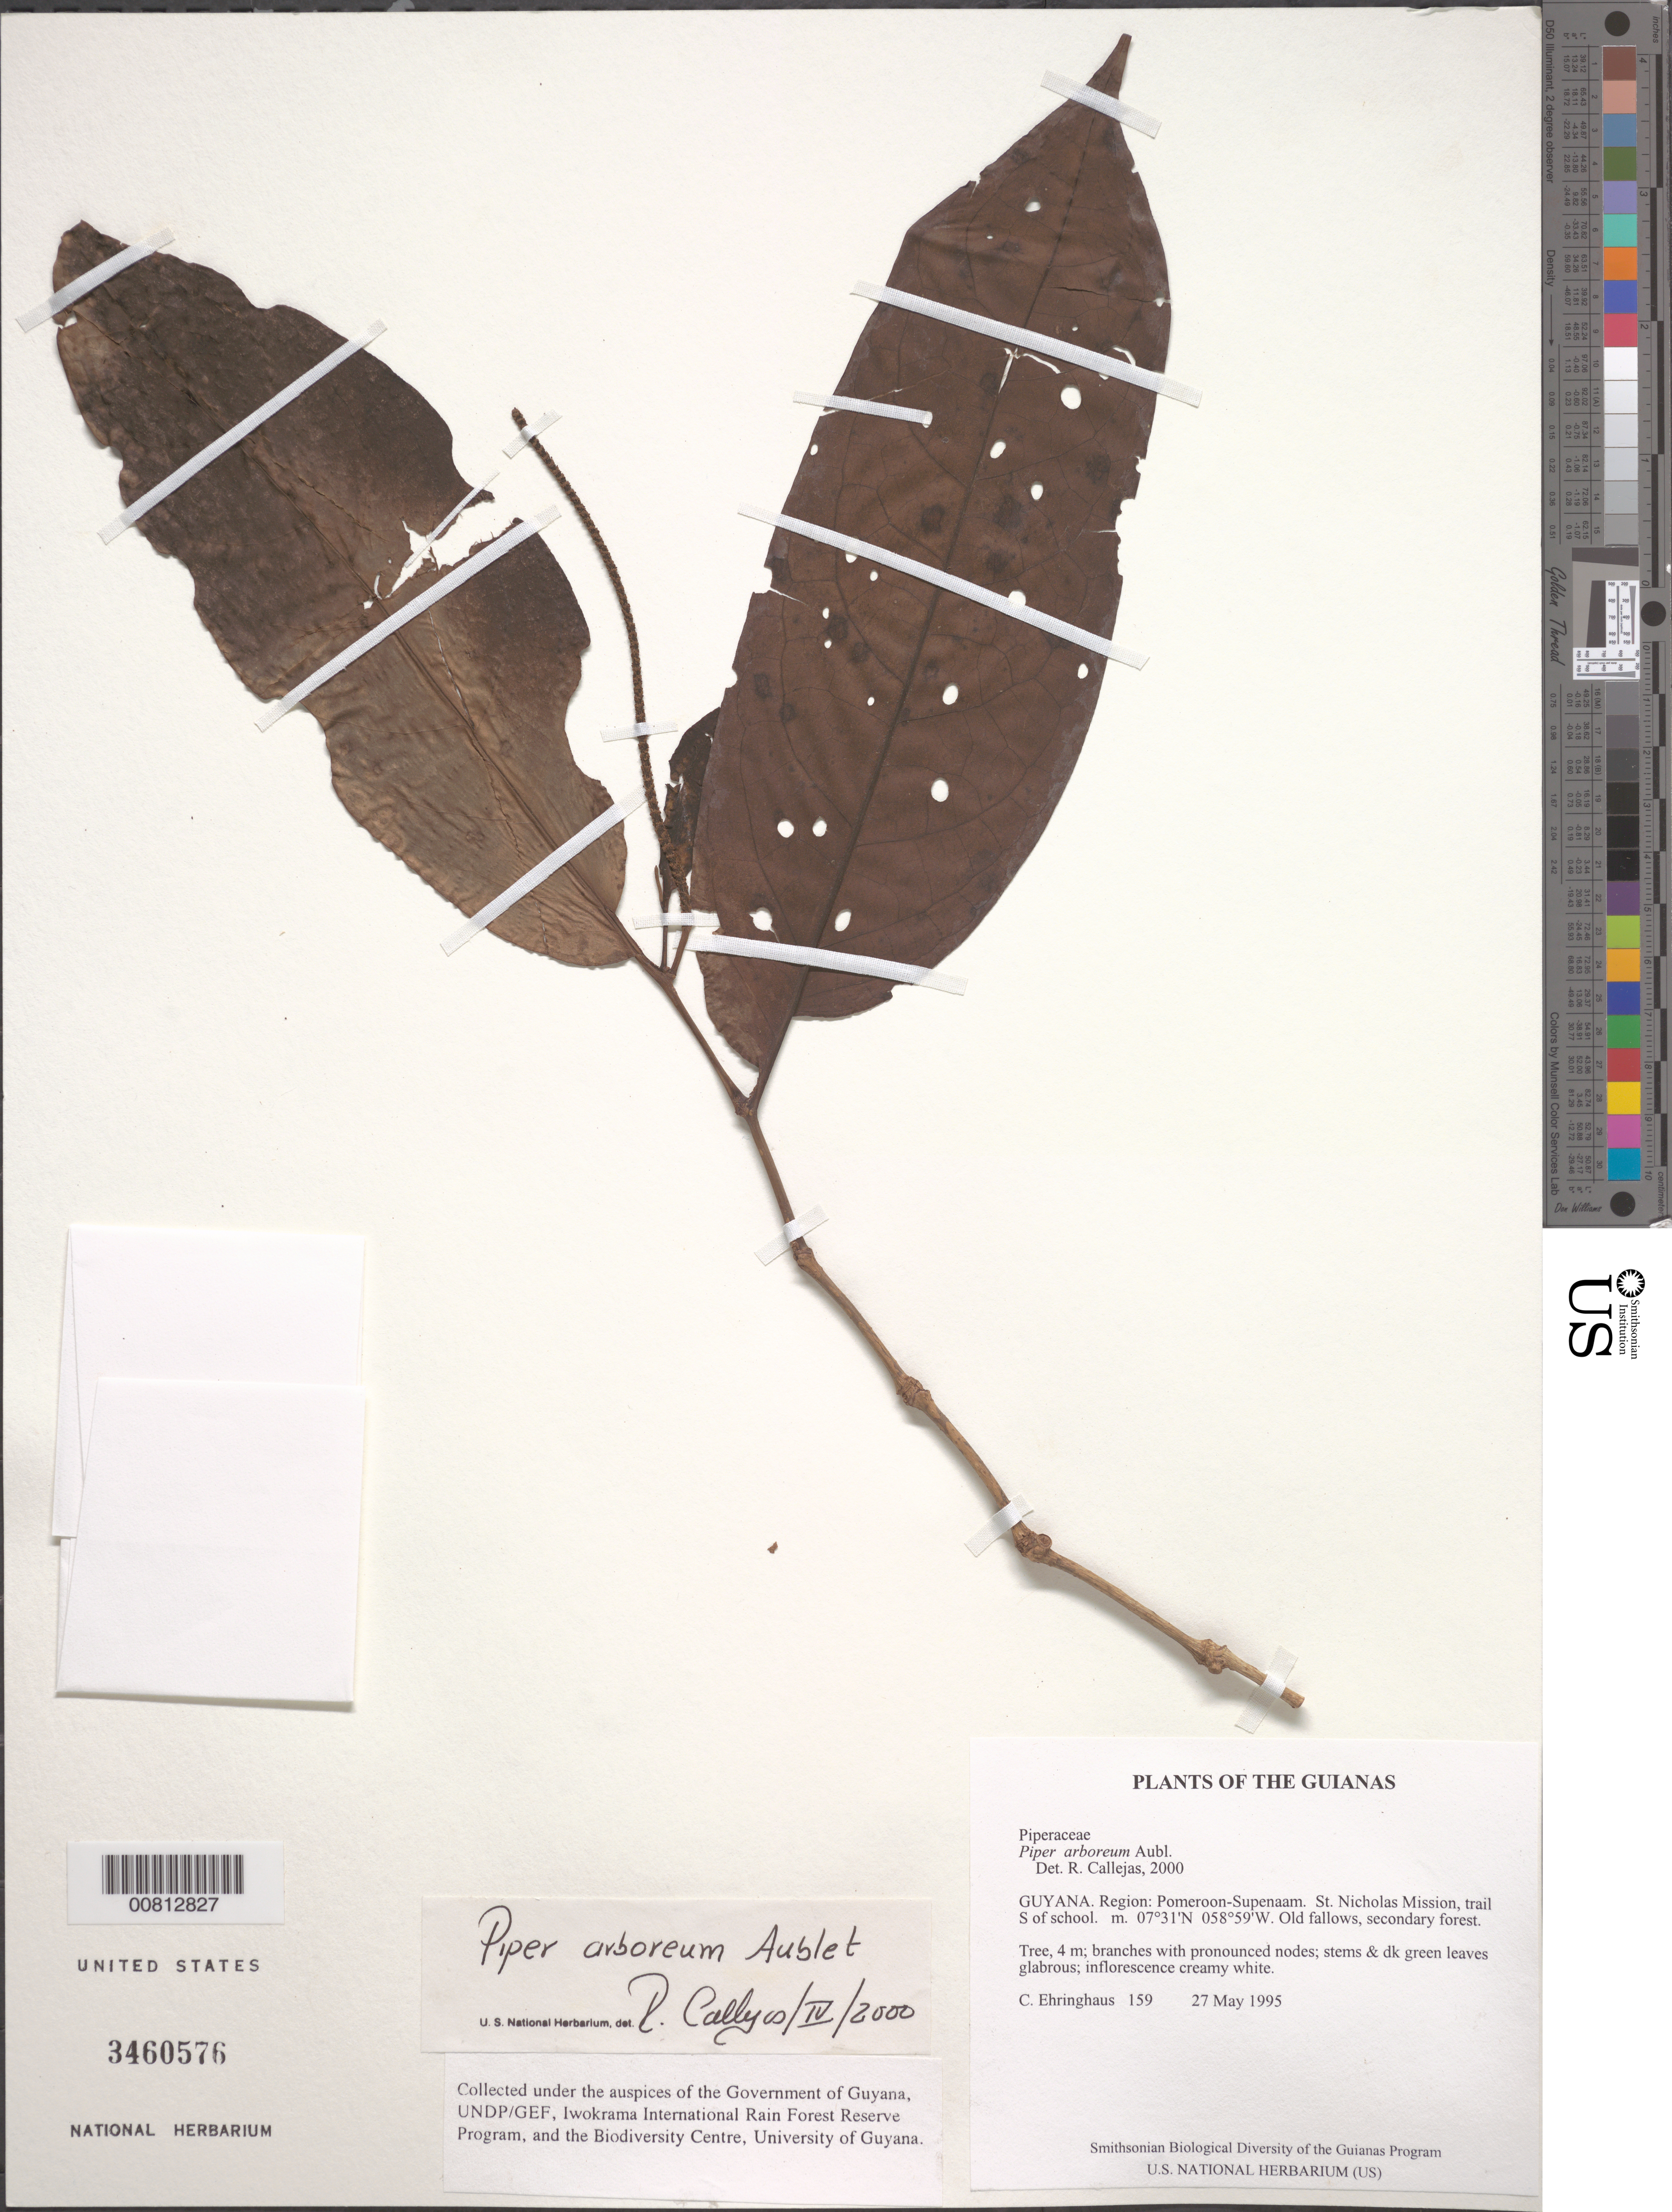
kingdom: Plantae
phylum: Tracheophyta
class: Magnoliopsida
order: Piperales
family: Piperaceae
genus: Piper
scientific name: Piper arboreum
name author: Aubl.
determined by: Callejas, Ricardo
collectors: C. Ehringhaus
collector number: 159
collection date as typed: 27 May 1995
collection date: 1995-05-27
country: Guyana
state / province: Pomeroon-Supenaam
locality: St. Nicholas Mission, trail S of school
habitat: Old fallows, secondary forest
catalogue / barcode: US 3460576